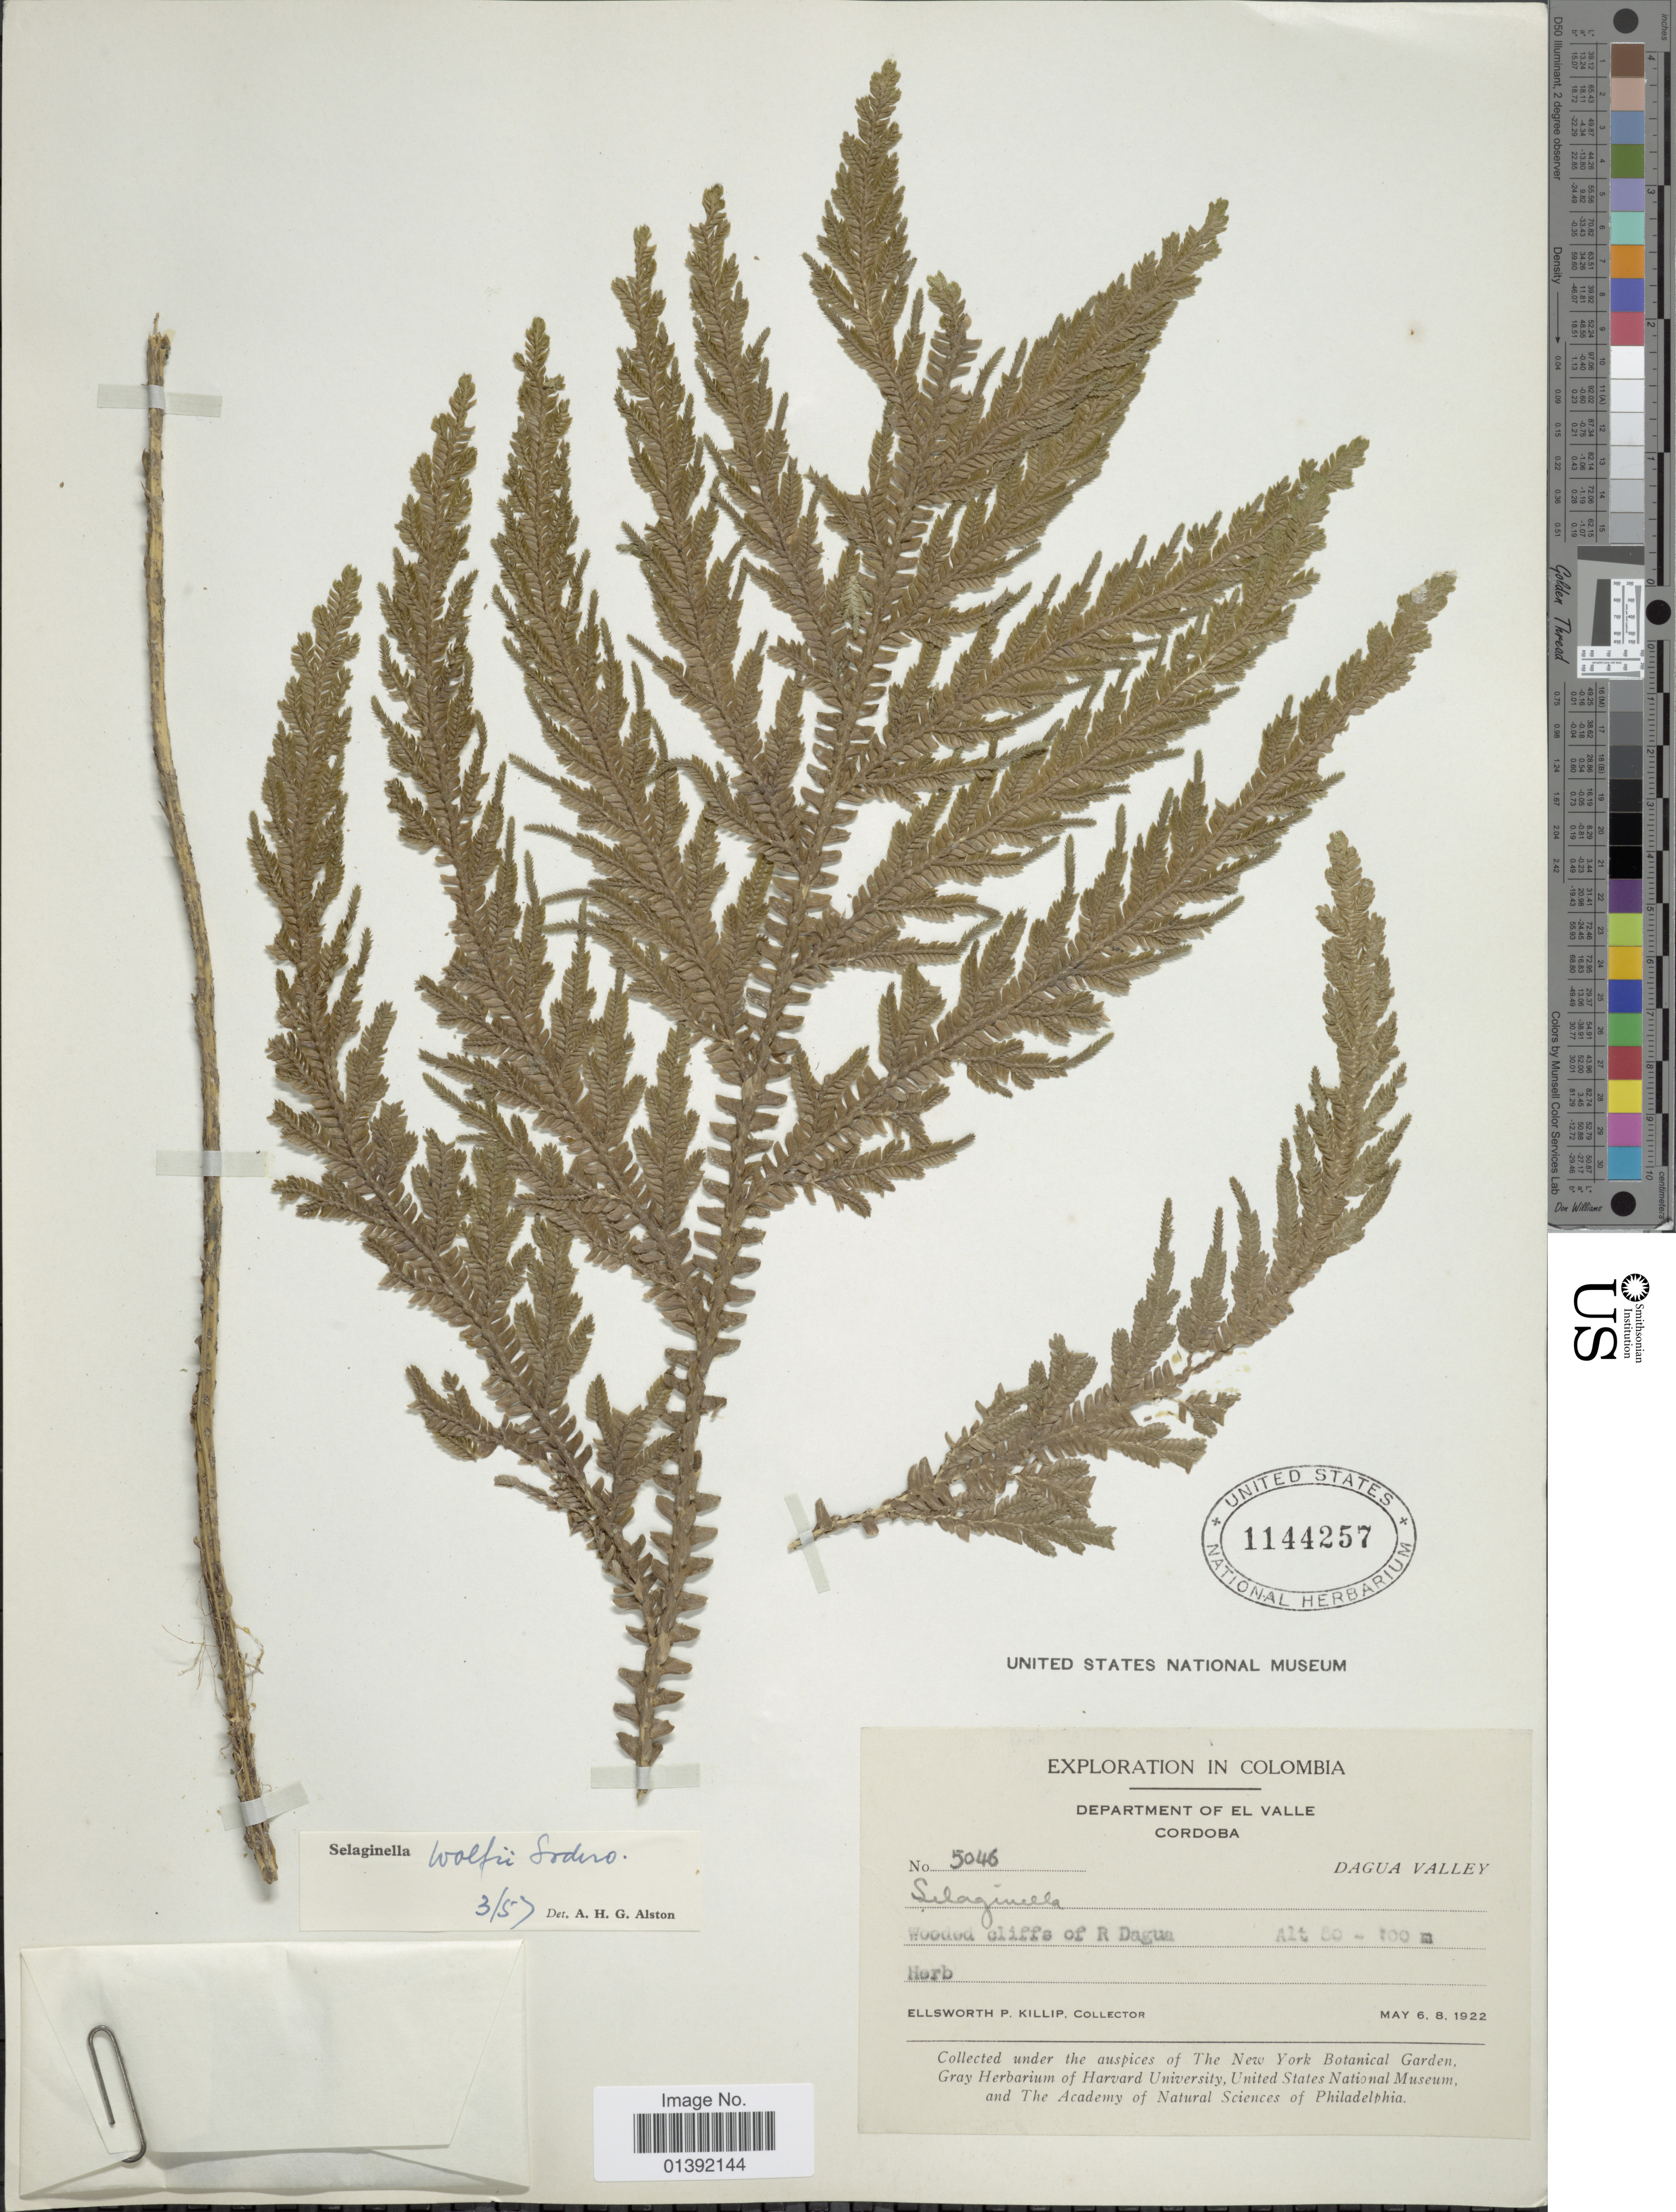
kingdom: Plantae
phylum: Tracheophyta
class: Lycopodiopsida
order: Selaginellales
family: Selaginellaceae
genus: Selaginella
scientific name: Selaginella wolffii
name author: Sodiro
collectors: E. P. Killip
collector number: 5046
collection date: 1922-05-06/1922-05-08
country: Colombia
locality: Department of El Valle, Cordoba, Dagua valley, wooded cliffs of R Dagua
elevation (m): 50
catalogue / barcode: US 1144257